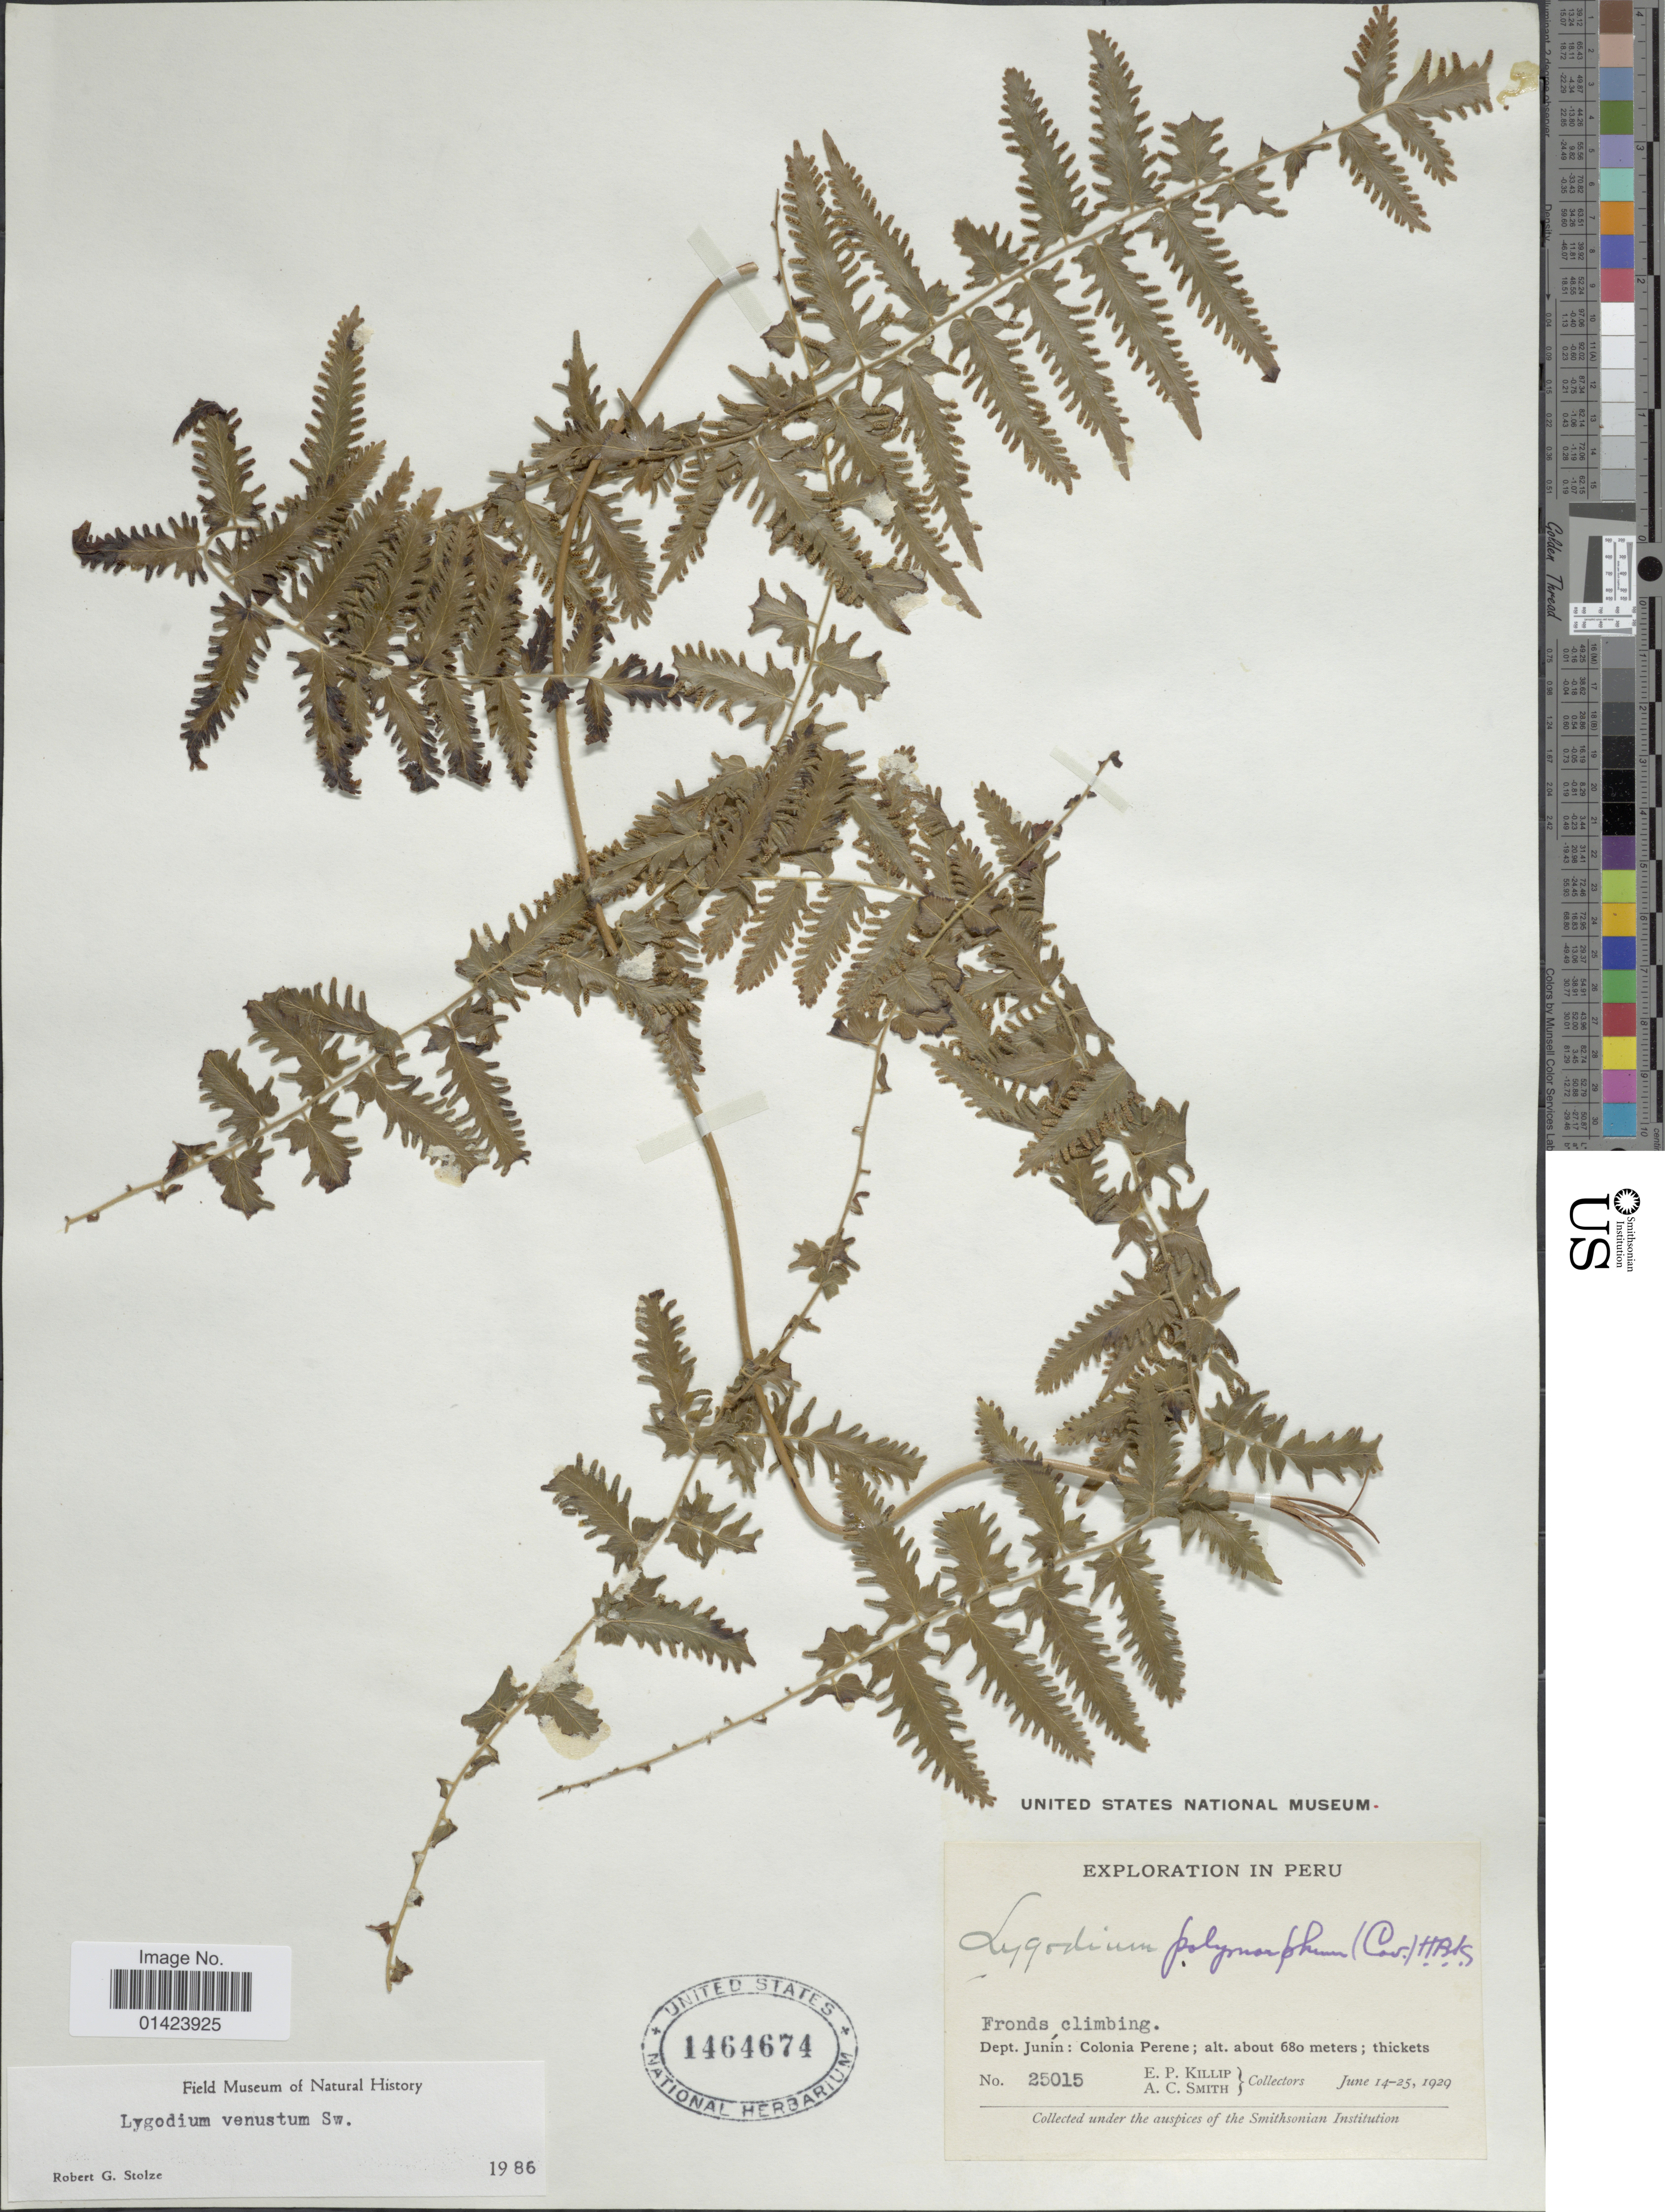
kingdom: Plantae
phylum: Tracheophyta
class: Polypodiopsida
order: Schizaeales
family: Lygodiaceae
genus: Lygodium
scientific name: Lygodium venustum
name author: Sw.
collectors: E. P. Killip & A. C. Smith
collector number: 25015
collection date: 1929-06-14/1929-06-25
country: Peru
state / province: Junín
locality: Dept. Junin: Colonia Perene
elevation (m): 680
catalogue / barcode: US 1464674